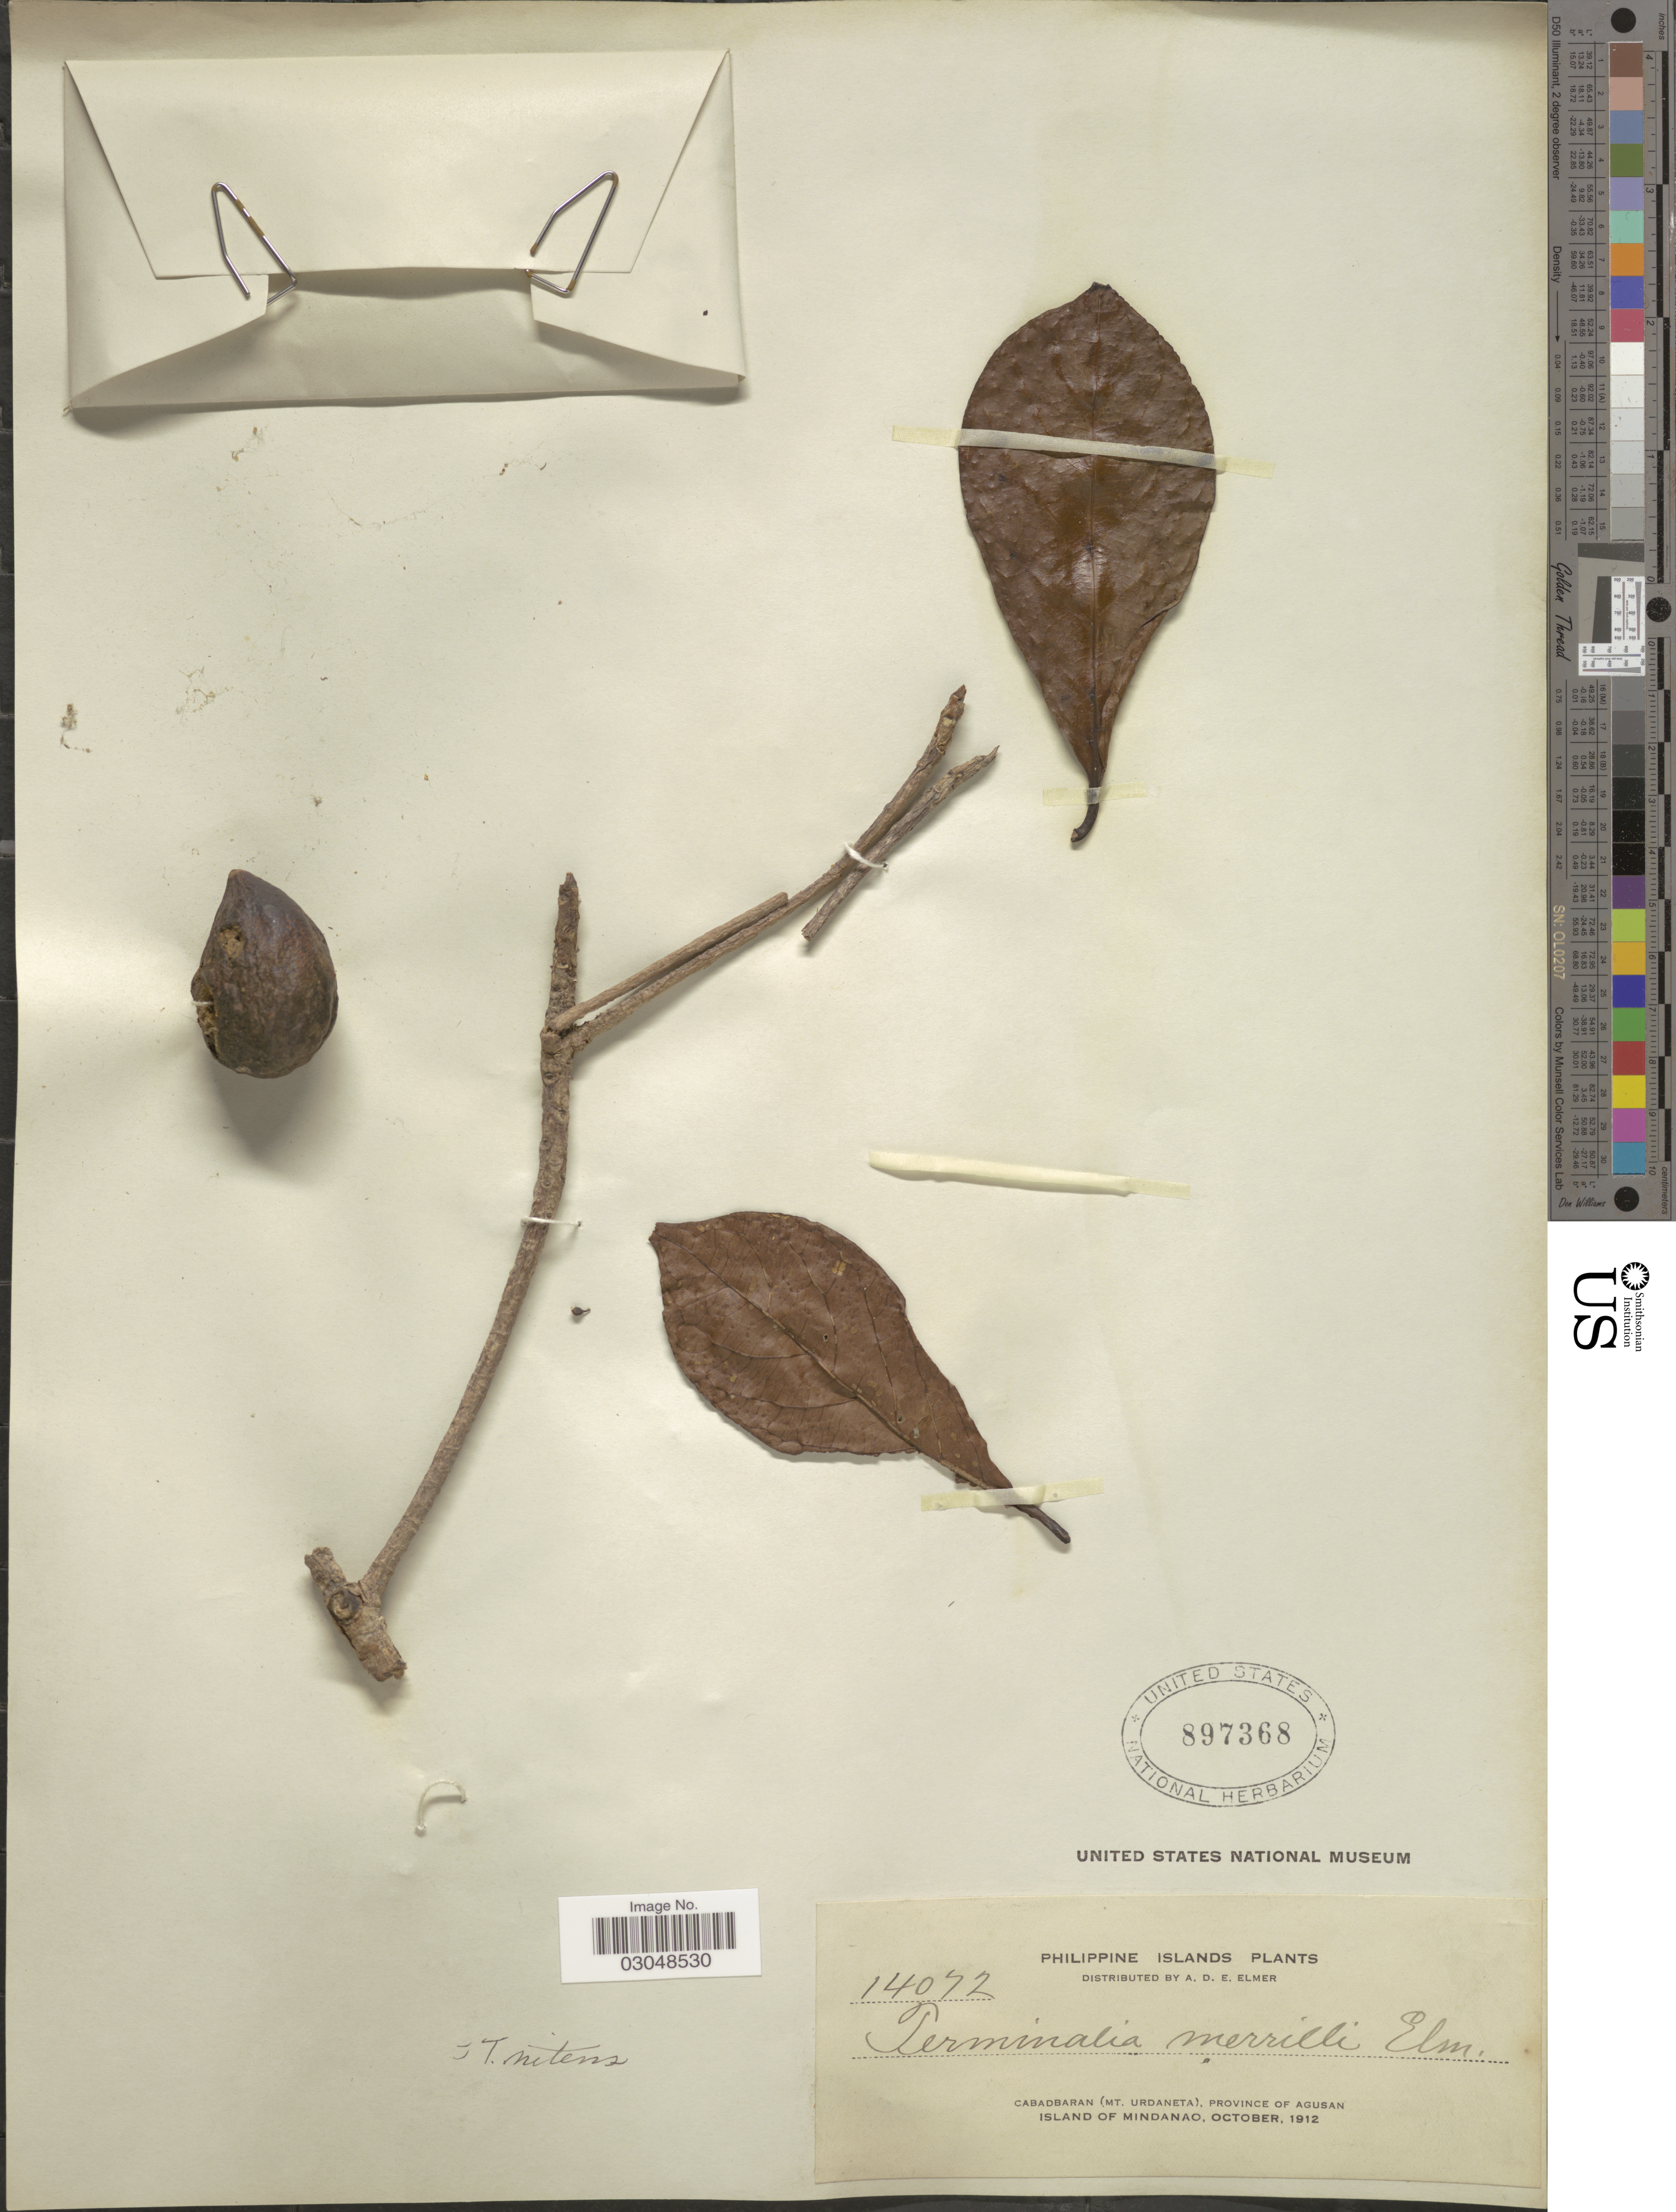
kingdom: Plantae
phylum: Tracheophyta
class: Magnoliopsida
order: Myrtales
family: Combretaceae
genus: Terminalia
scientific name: Terminalia nitens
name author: J. Presl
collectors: A. D. E. Elmer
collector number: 14072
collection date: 1912-10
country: Philippines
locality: Philippine Islands, Cabadbaran (Mt. Urdaneta), Province of Agusan, Island of Mindanao.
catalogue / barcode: US 897368